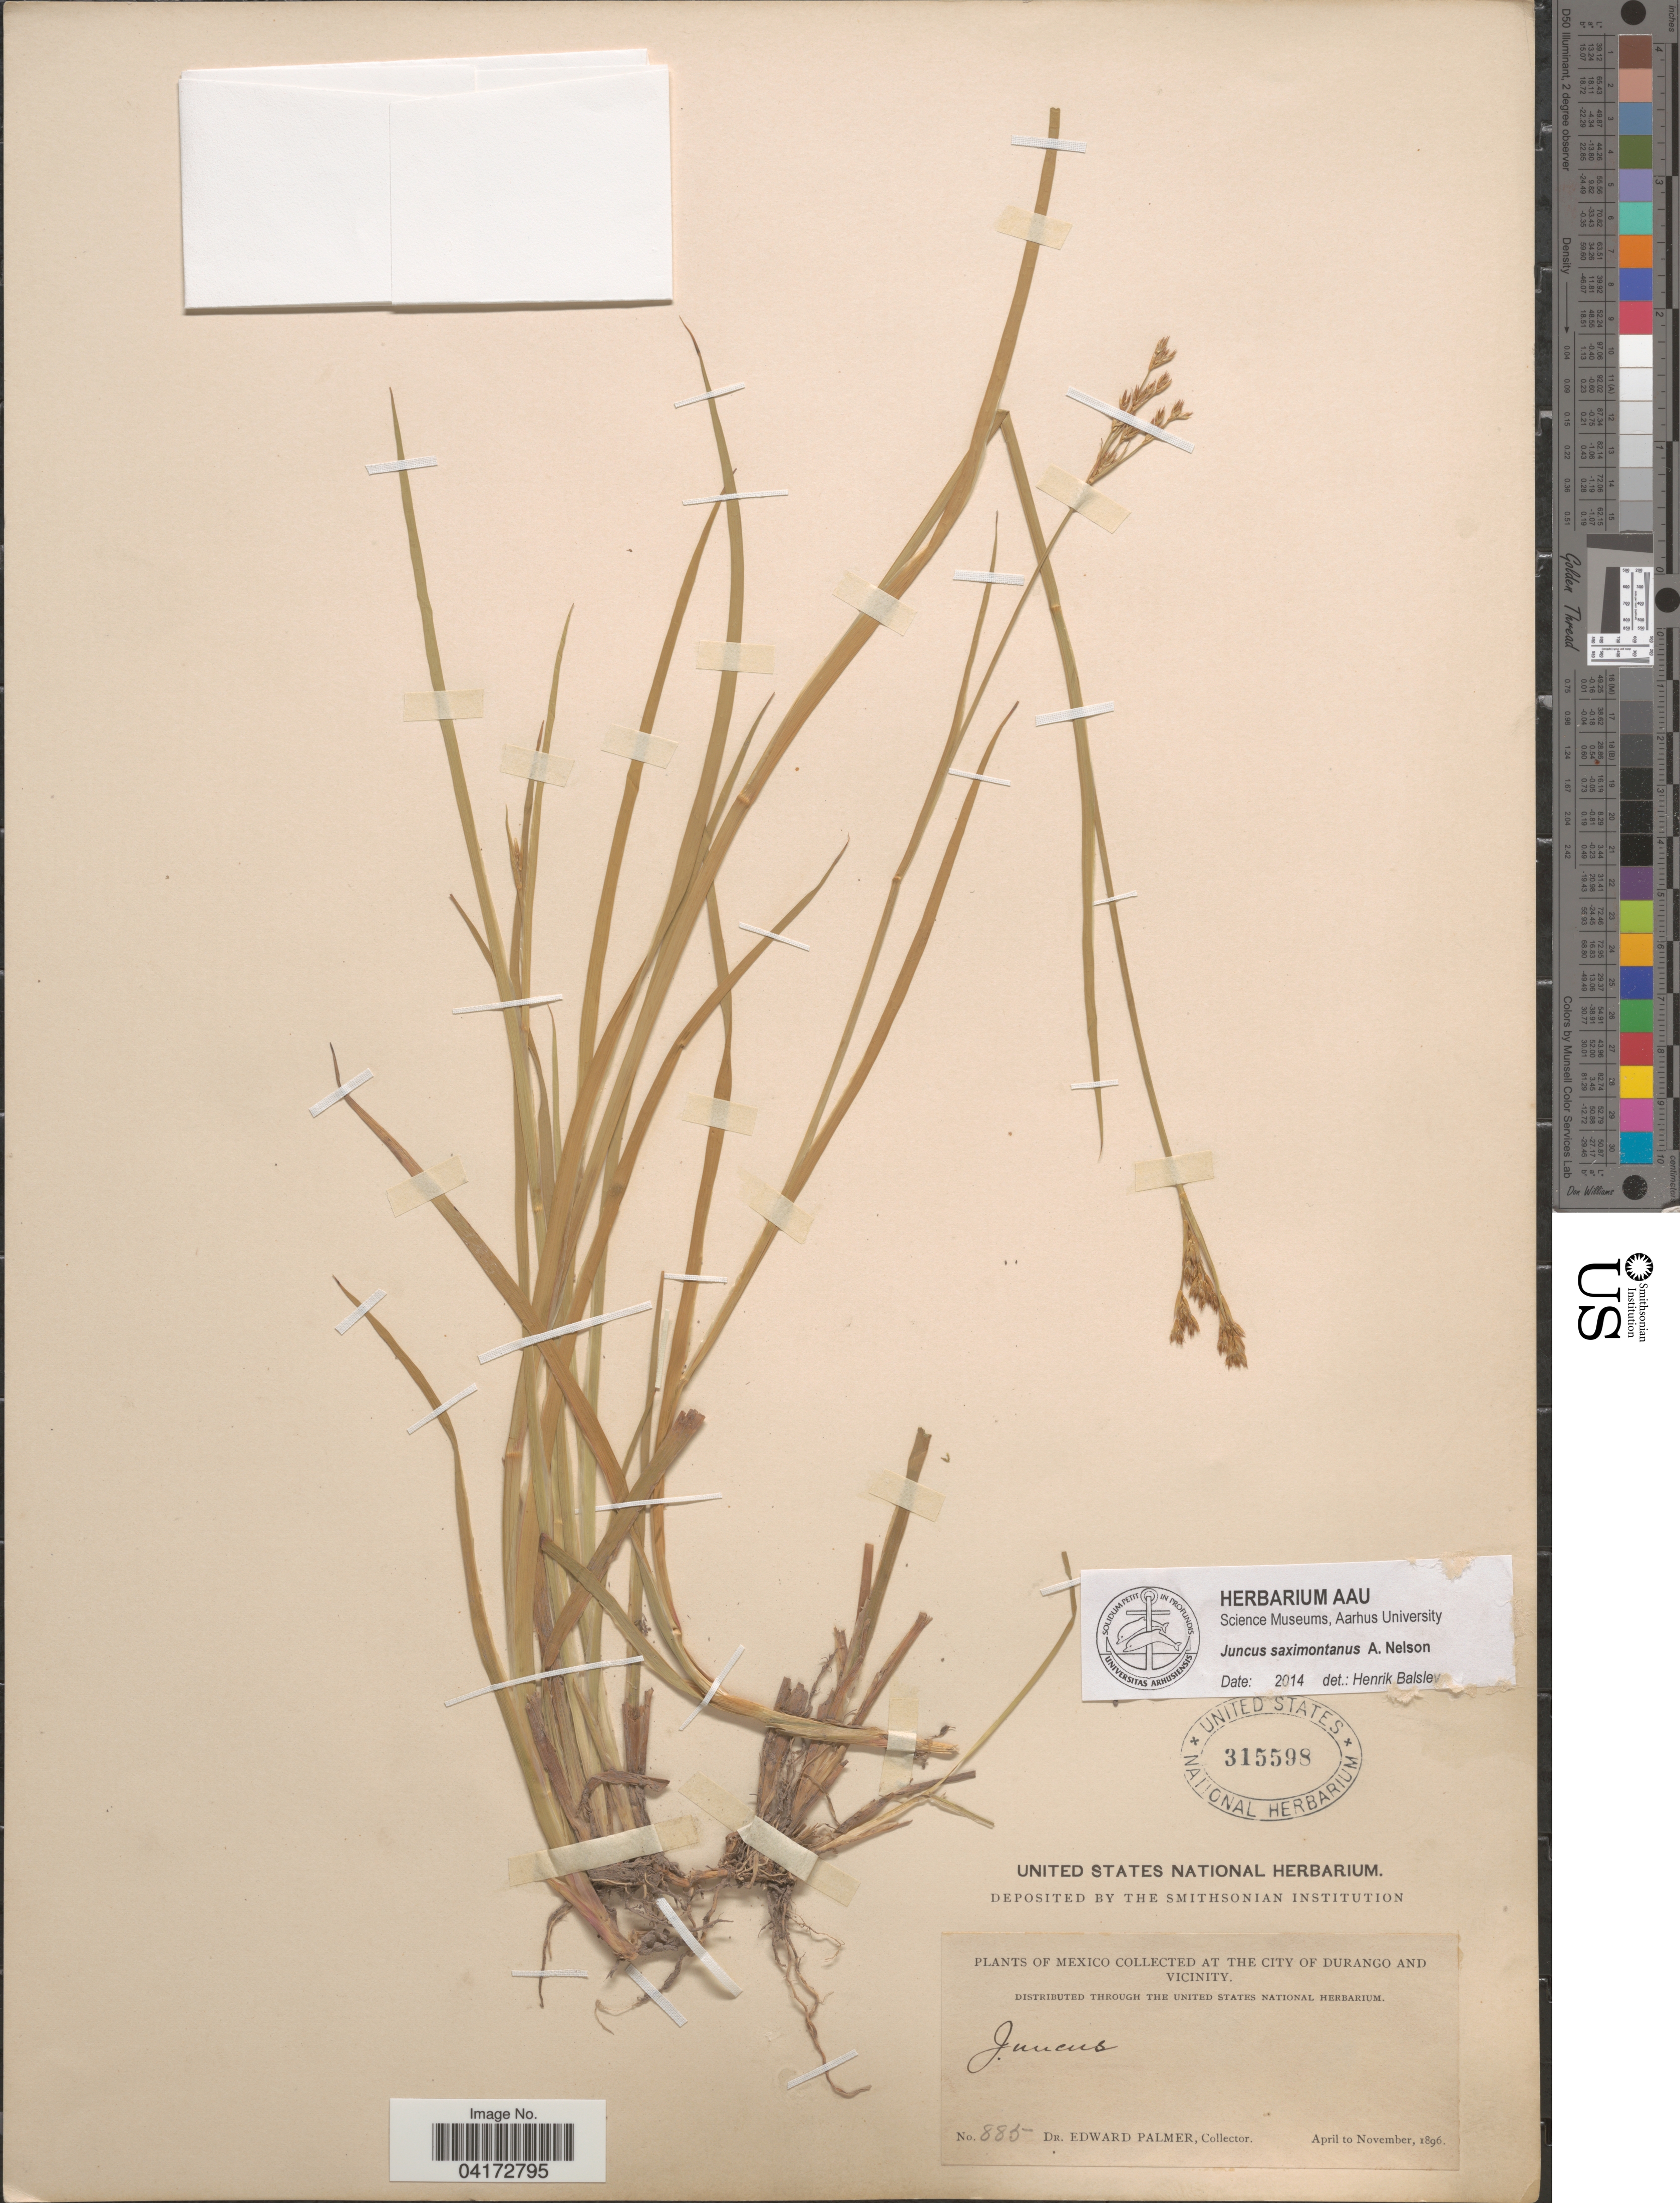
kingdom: Plantae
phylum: Tracheophyta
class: Liliopsida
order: Poales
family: Juncaceae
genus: Juncus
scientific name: Juncus saximontanus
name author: A. Nelson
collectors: E. Palmer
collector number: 885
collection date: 1896-04/1896-11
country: Mexico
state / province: Durango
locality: City of Durango and vicinity.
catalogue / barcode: US 315598